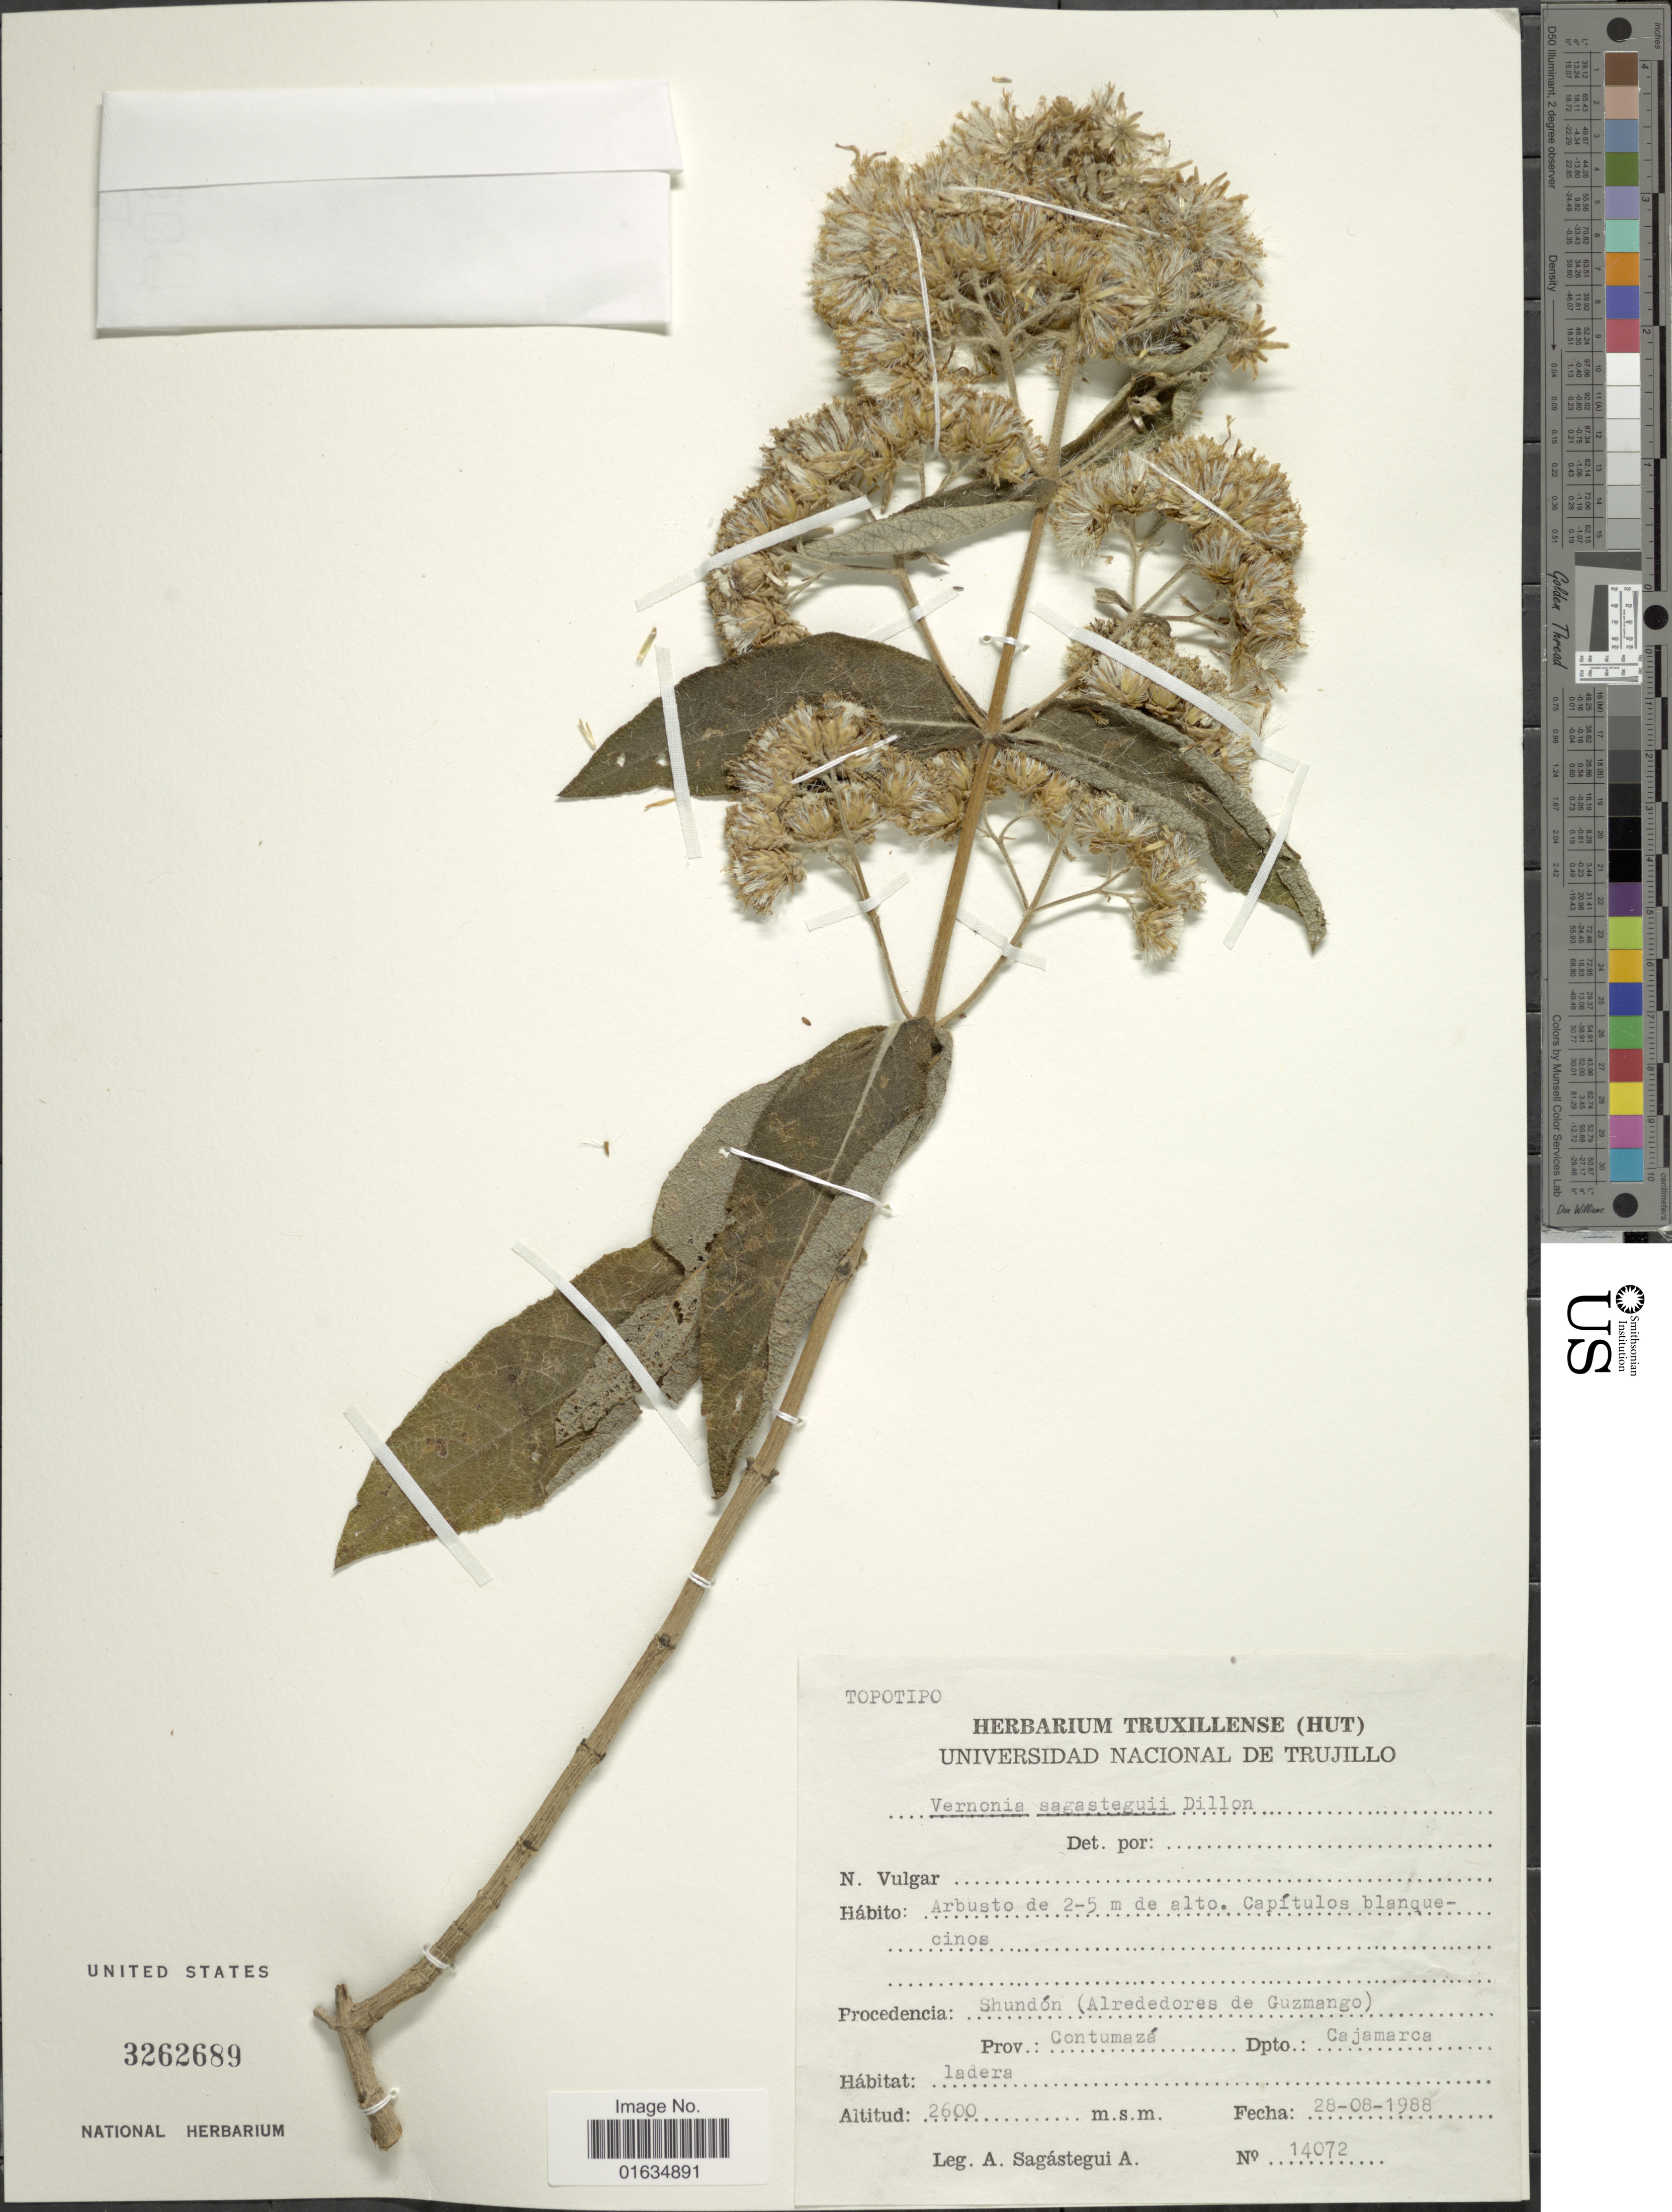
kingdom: Plantae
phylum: Tracheophyta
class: Magnoliopsida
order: Asterales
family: Asteraceae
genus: Critoniopsis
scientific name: Critoniopsis sagasteguii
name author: (M.O. Dillon) H. Rob.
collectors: A. Sagástegui A.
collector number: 14072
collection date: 1988-08-28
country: Peru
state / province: Cajamarca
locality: Shundon (Alrededores de Guzmango) Prov. Contumaza, Dpto. Cajamarca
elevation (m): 2600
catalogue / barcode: US 3262689